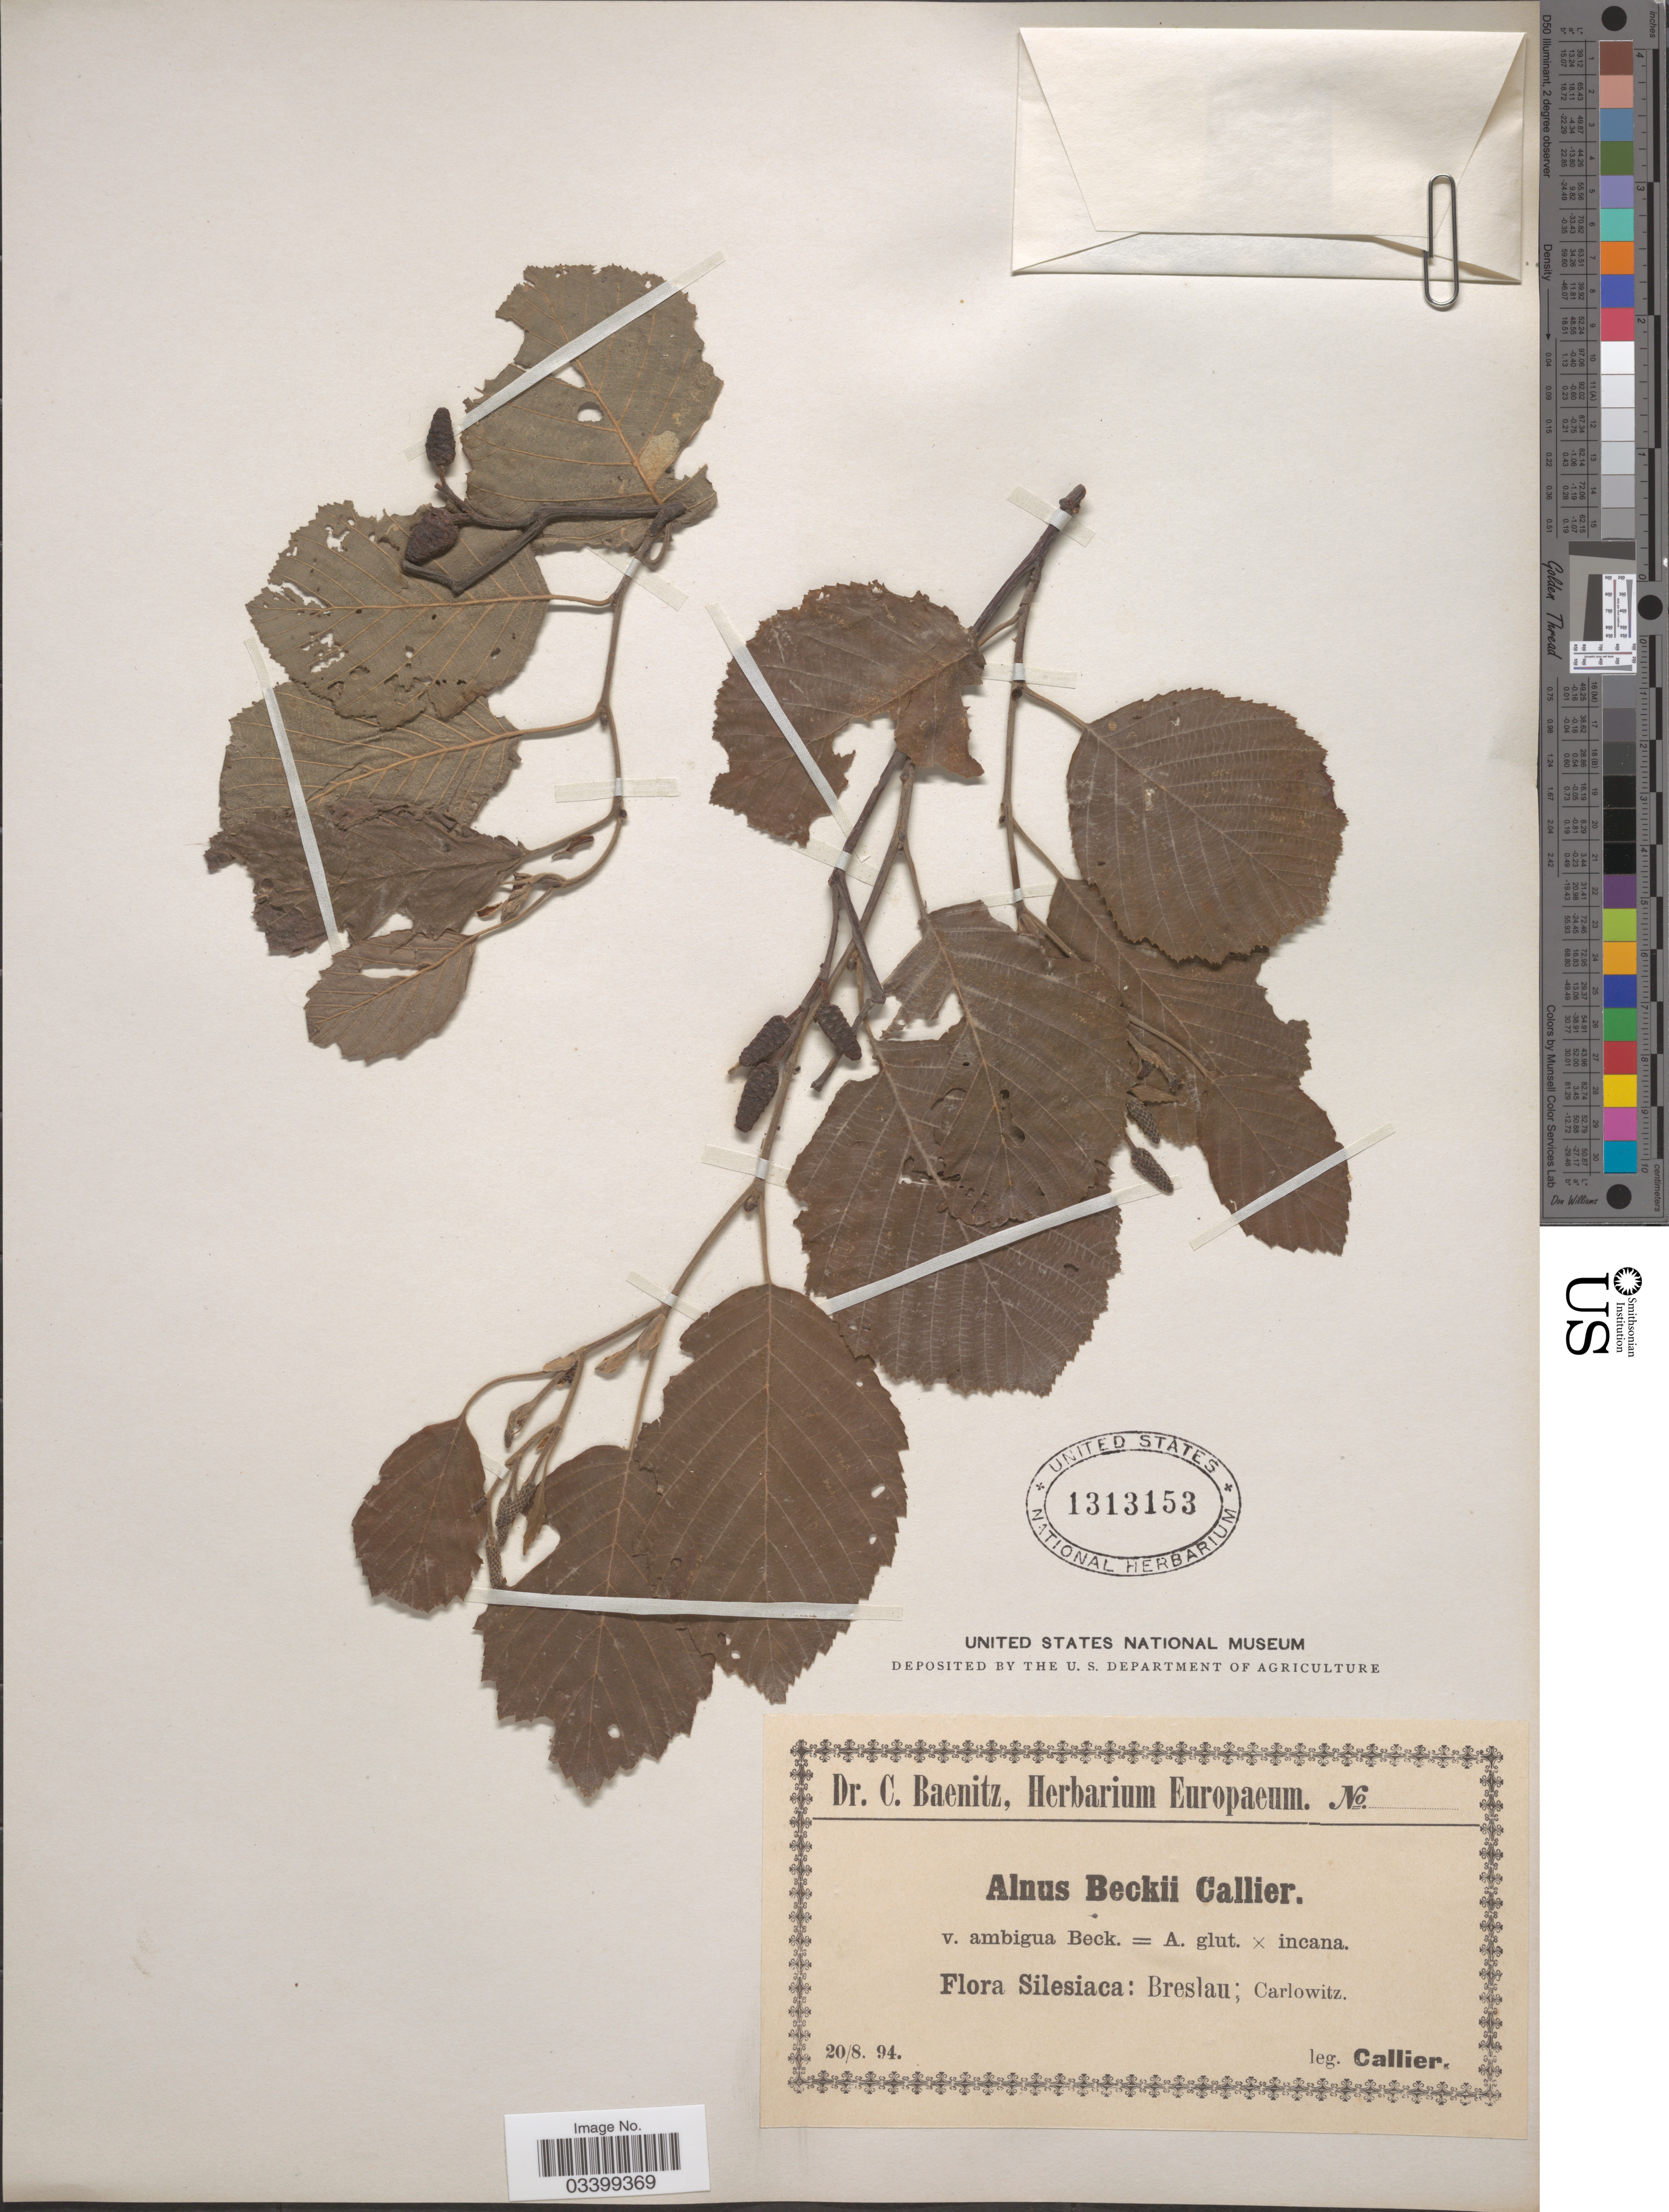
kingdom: Plantae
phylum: Tracheophyta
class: Magnoliopsida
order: Fagales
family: Betulaceae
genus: Alnus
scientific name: Alnus x pubescens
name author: Tausch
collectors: -- Callier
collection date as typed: Transcribed d/m/y: 20/8/94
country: Poland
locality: Silesiaca: Breslau; Carlowitz.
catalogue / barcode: US 1313153